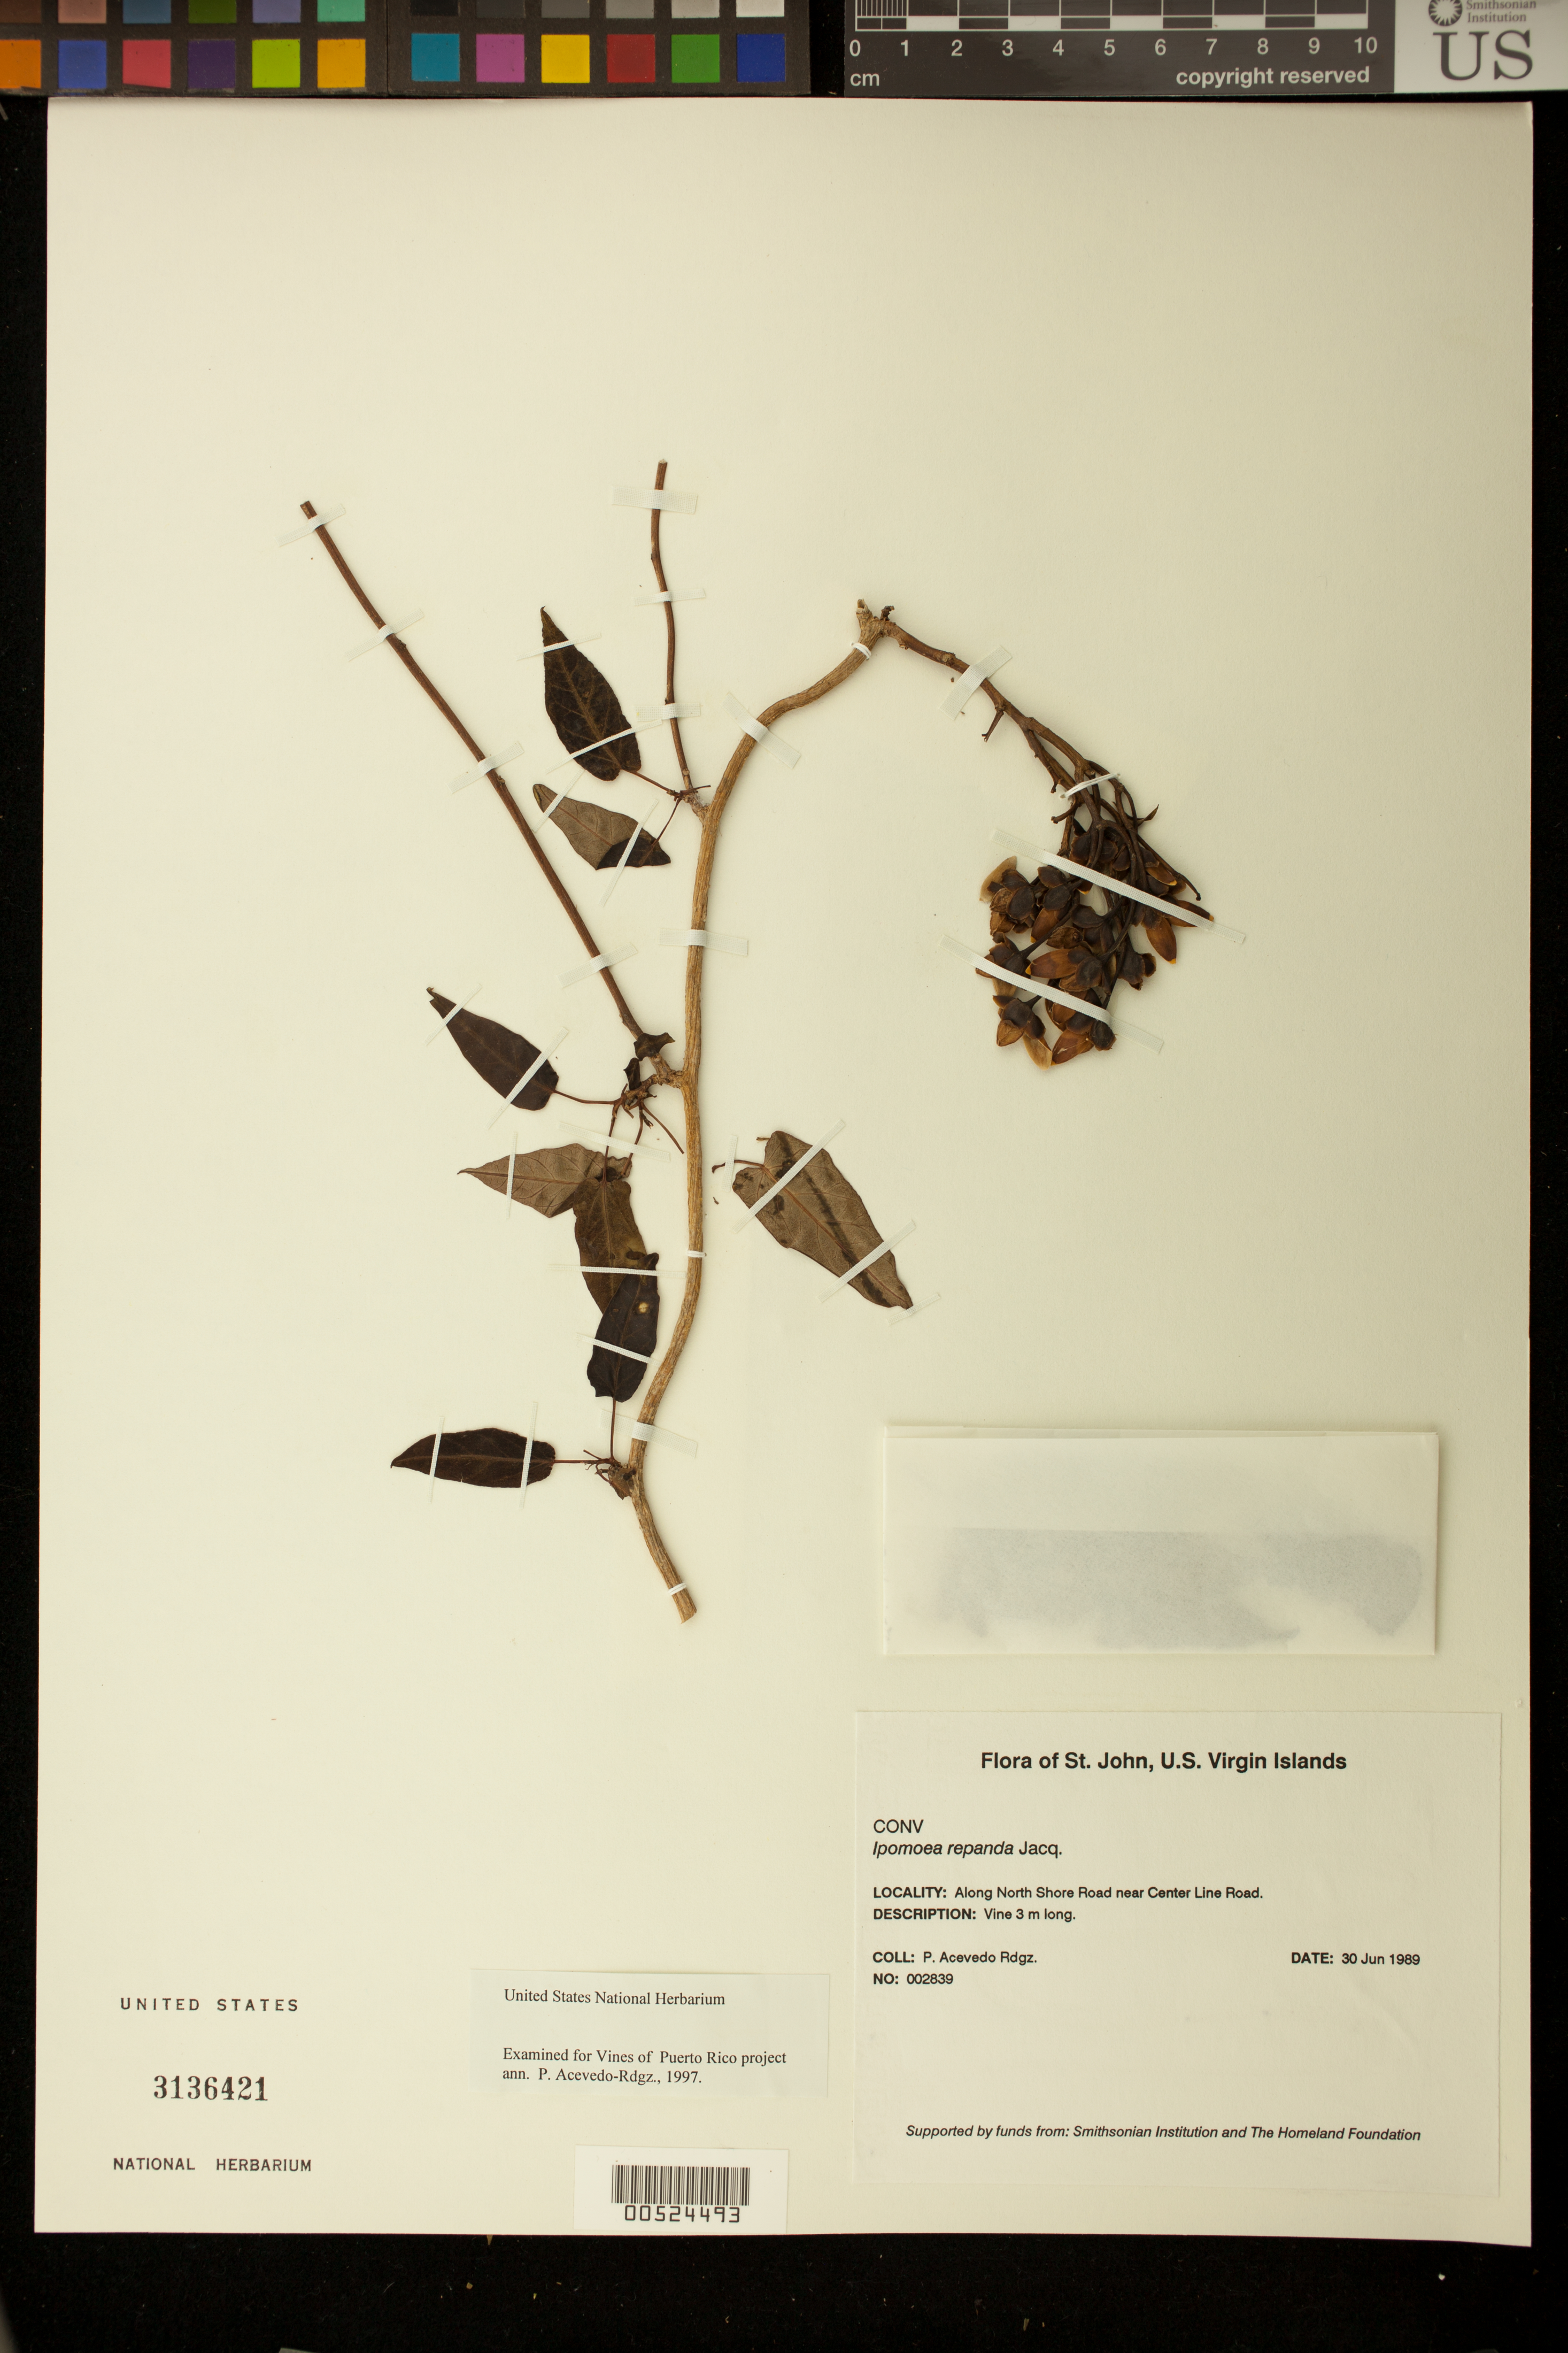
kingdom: Plantae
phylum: Tracheophyta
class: Magnoliopsida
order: Solanales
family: Convolvulaceae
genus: Ipomoea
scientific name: Ipomoea repanda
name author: Jacq.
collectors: P. Acevedo-Rodr.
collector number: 2839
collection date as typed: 30 Jun 1989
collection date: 1989-06-30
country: U.S. Virgin Islands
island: St. John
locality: Maho Bay Quarter, along North Shore Road near Center Line Road.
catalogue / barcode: US 3136421